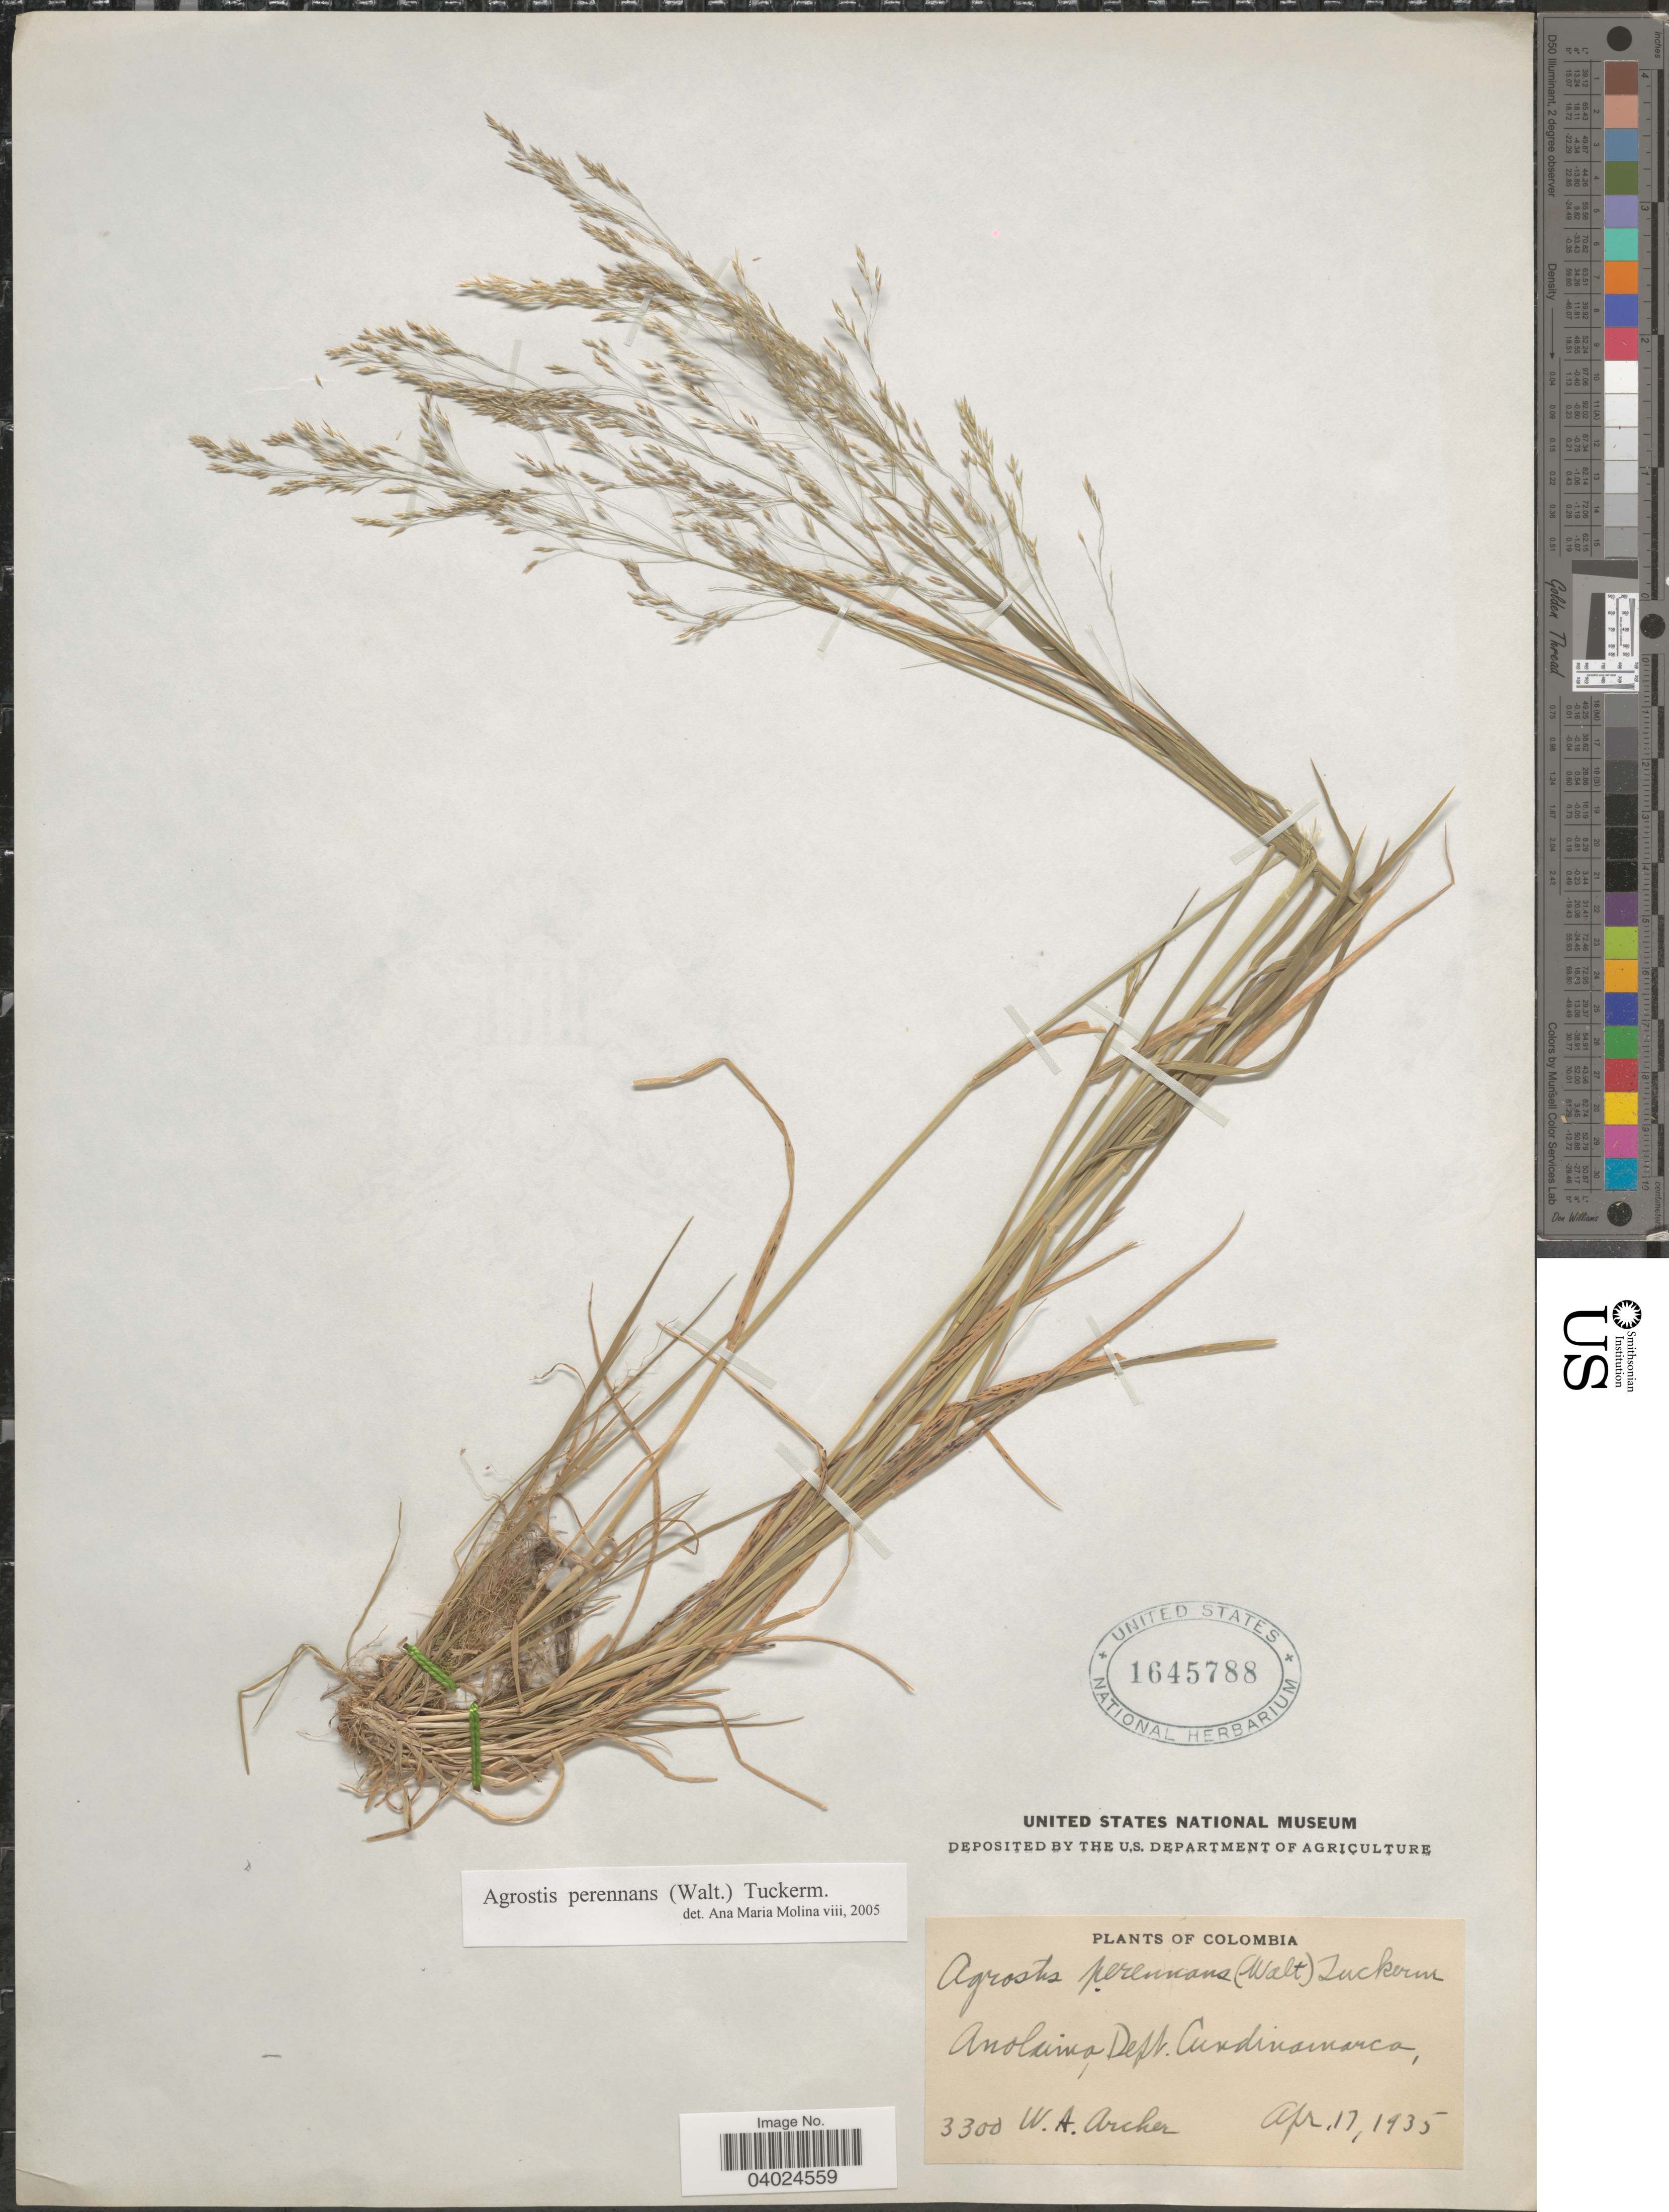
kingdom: Plantae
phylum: Tracheophyta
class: Liliopsida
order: Poales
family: Poaceae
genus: Agrostis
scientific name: Agrostis perennans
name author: (Walter) Tuck.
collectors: W. Archer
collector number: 3300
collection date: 1935-04-17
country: Colombia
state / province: Cundinamarca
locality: Anolaima, Dept. Cundinamarca.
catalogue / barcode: US 1645788